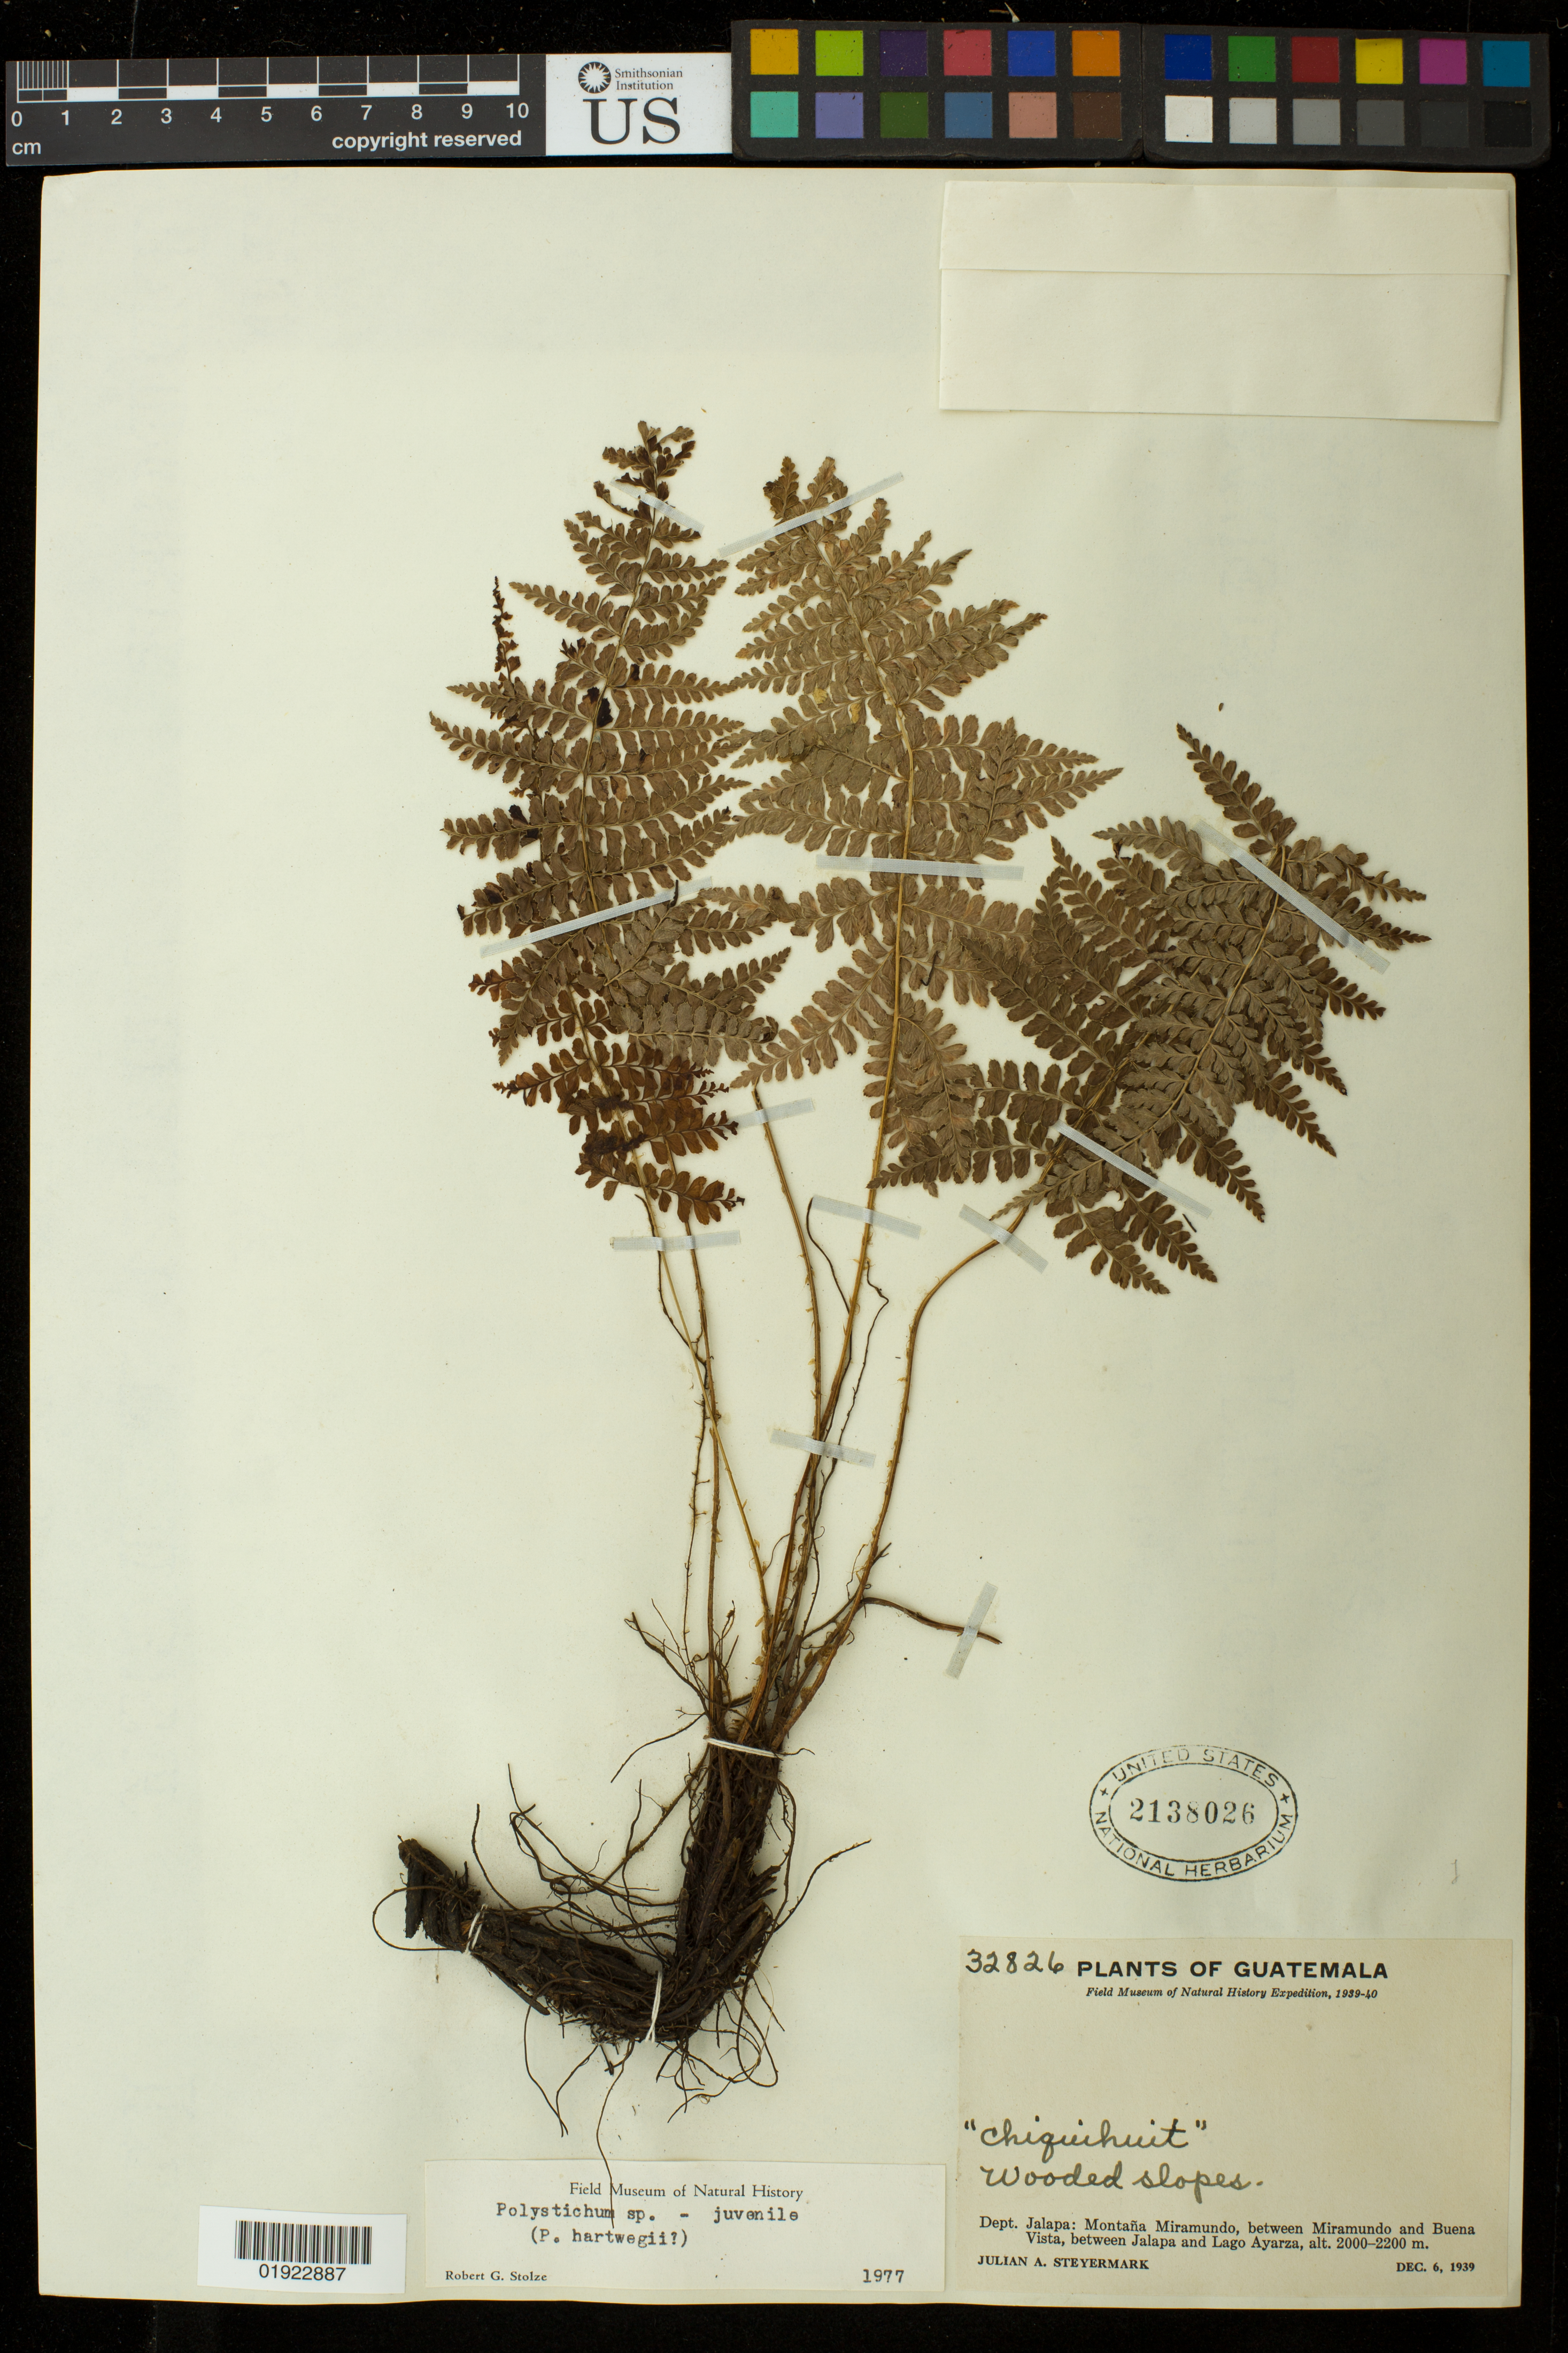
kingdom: Plantae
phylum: Tracheophyta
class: Polypodiopsida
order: Polypodiales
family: Dryopteridaceae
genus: Polystichum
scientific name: Polystichum sp.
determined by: Stolze, R. G.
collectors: J. Steyermark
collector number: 32826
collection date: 1939-12-06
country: Guatemala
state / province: Jalapa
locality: Montana Miramundo, between Miramundo and Buena Vista, between Jalapa and Lago Ayarza.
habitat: Wooded slopes.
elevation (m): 2000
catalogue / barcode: US 2138026